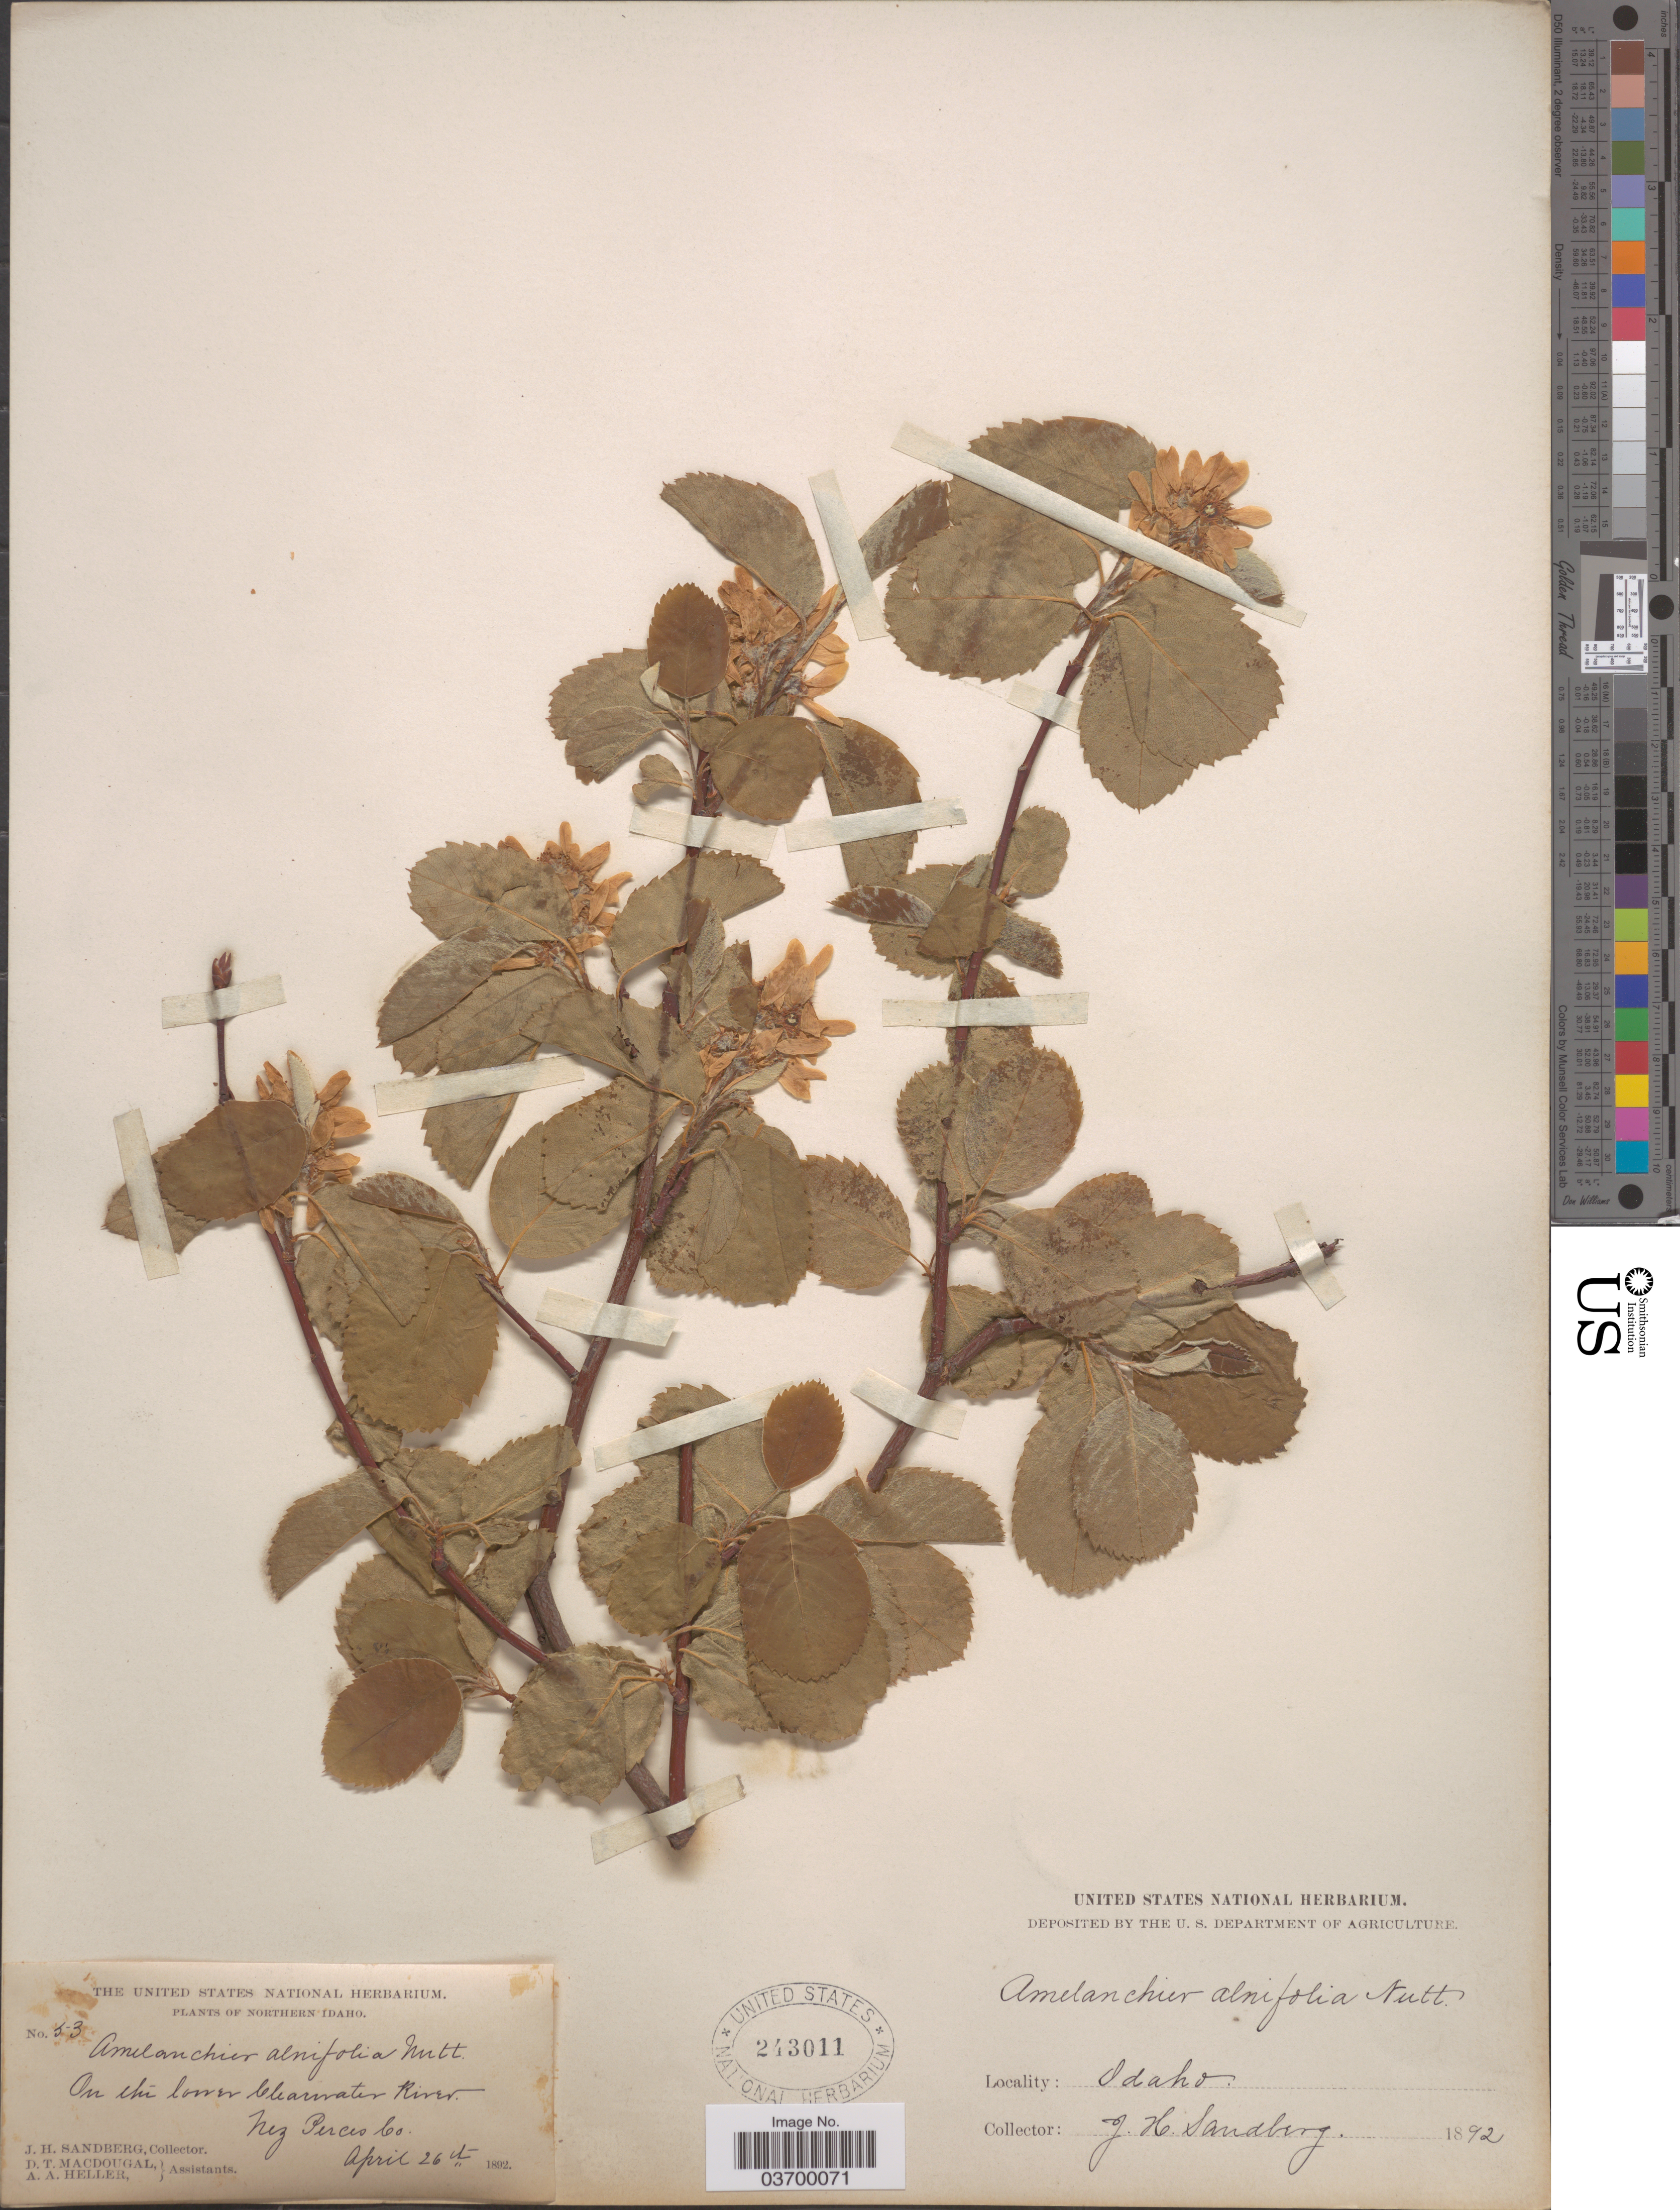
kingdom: Plantae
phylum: Tracheophyta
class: Magnoliopsida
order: Rosales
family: Rosaceae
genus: Amelanchier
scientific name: Amelanchier alnifolia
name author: (Nutt.) Nutt. ex M. Roem.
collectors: J. H. Sandberg, D. T. MacDougal & A. A. Heller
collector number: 53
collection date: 1892-04-26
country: United States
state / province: Idaho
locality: Northern Idaho. On the lower Clearwater River. Nez Perces Co.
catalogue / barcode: US 243011